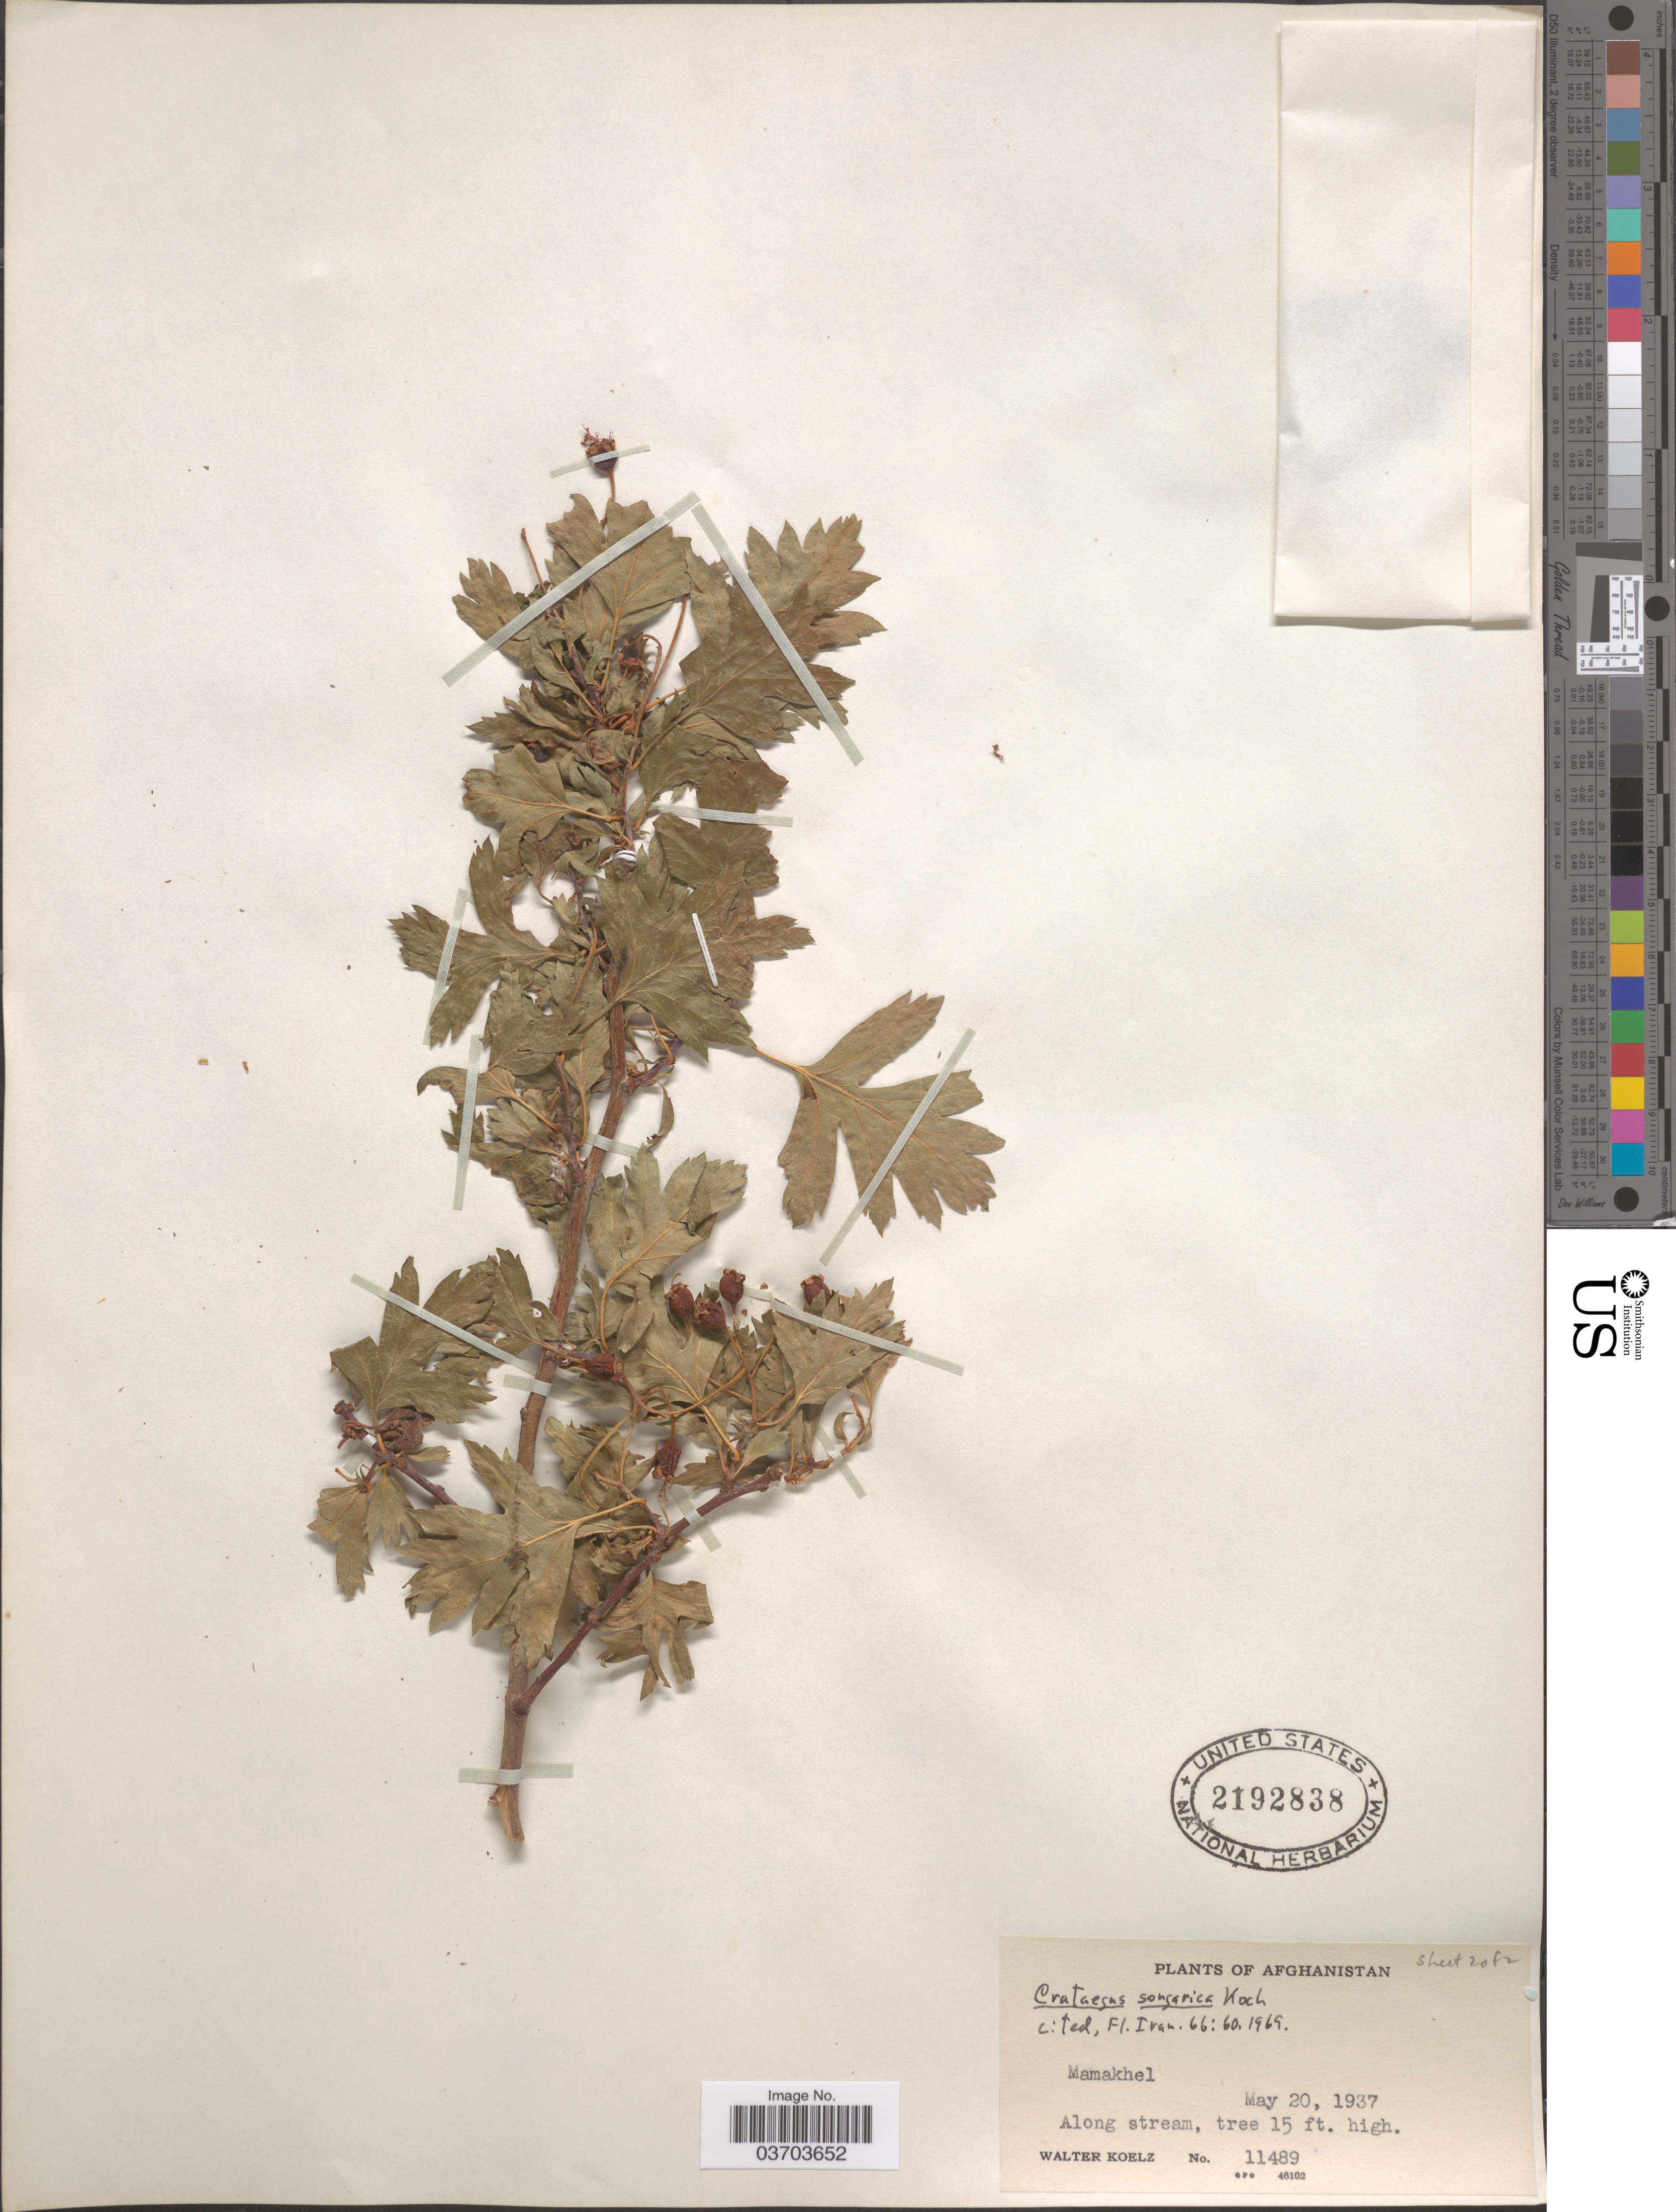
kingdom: Plantae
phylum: Tracheophyta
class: Magnoliopsida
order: Rosales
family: Rosaceae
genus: Crataegus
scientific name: Crataegus songarica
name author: K. Koch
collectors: W. N. Koelz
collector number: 11489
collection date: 1937-05-20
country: Afghanistan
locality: Mamakhel.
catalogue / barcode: US 2192838